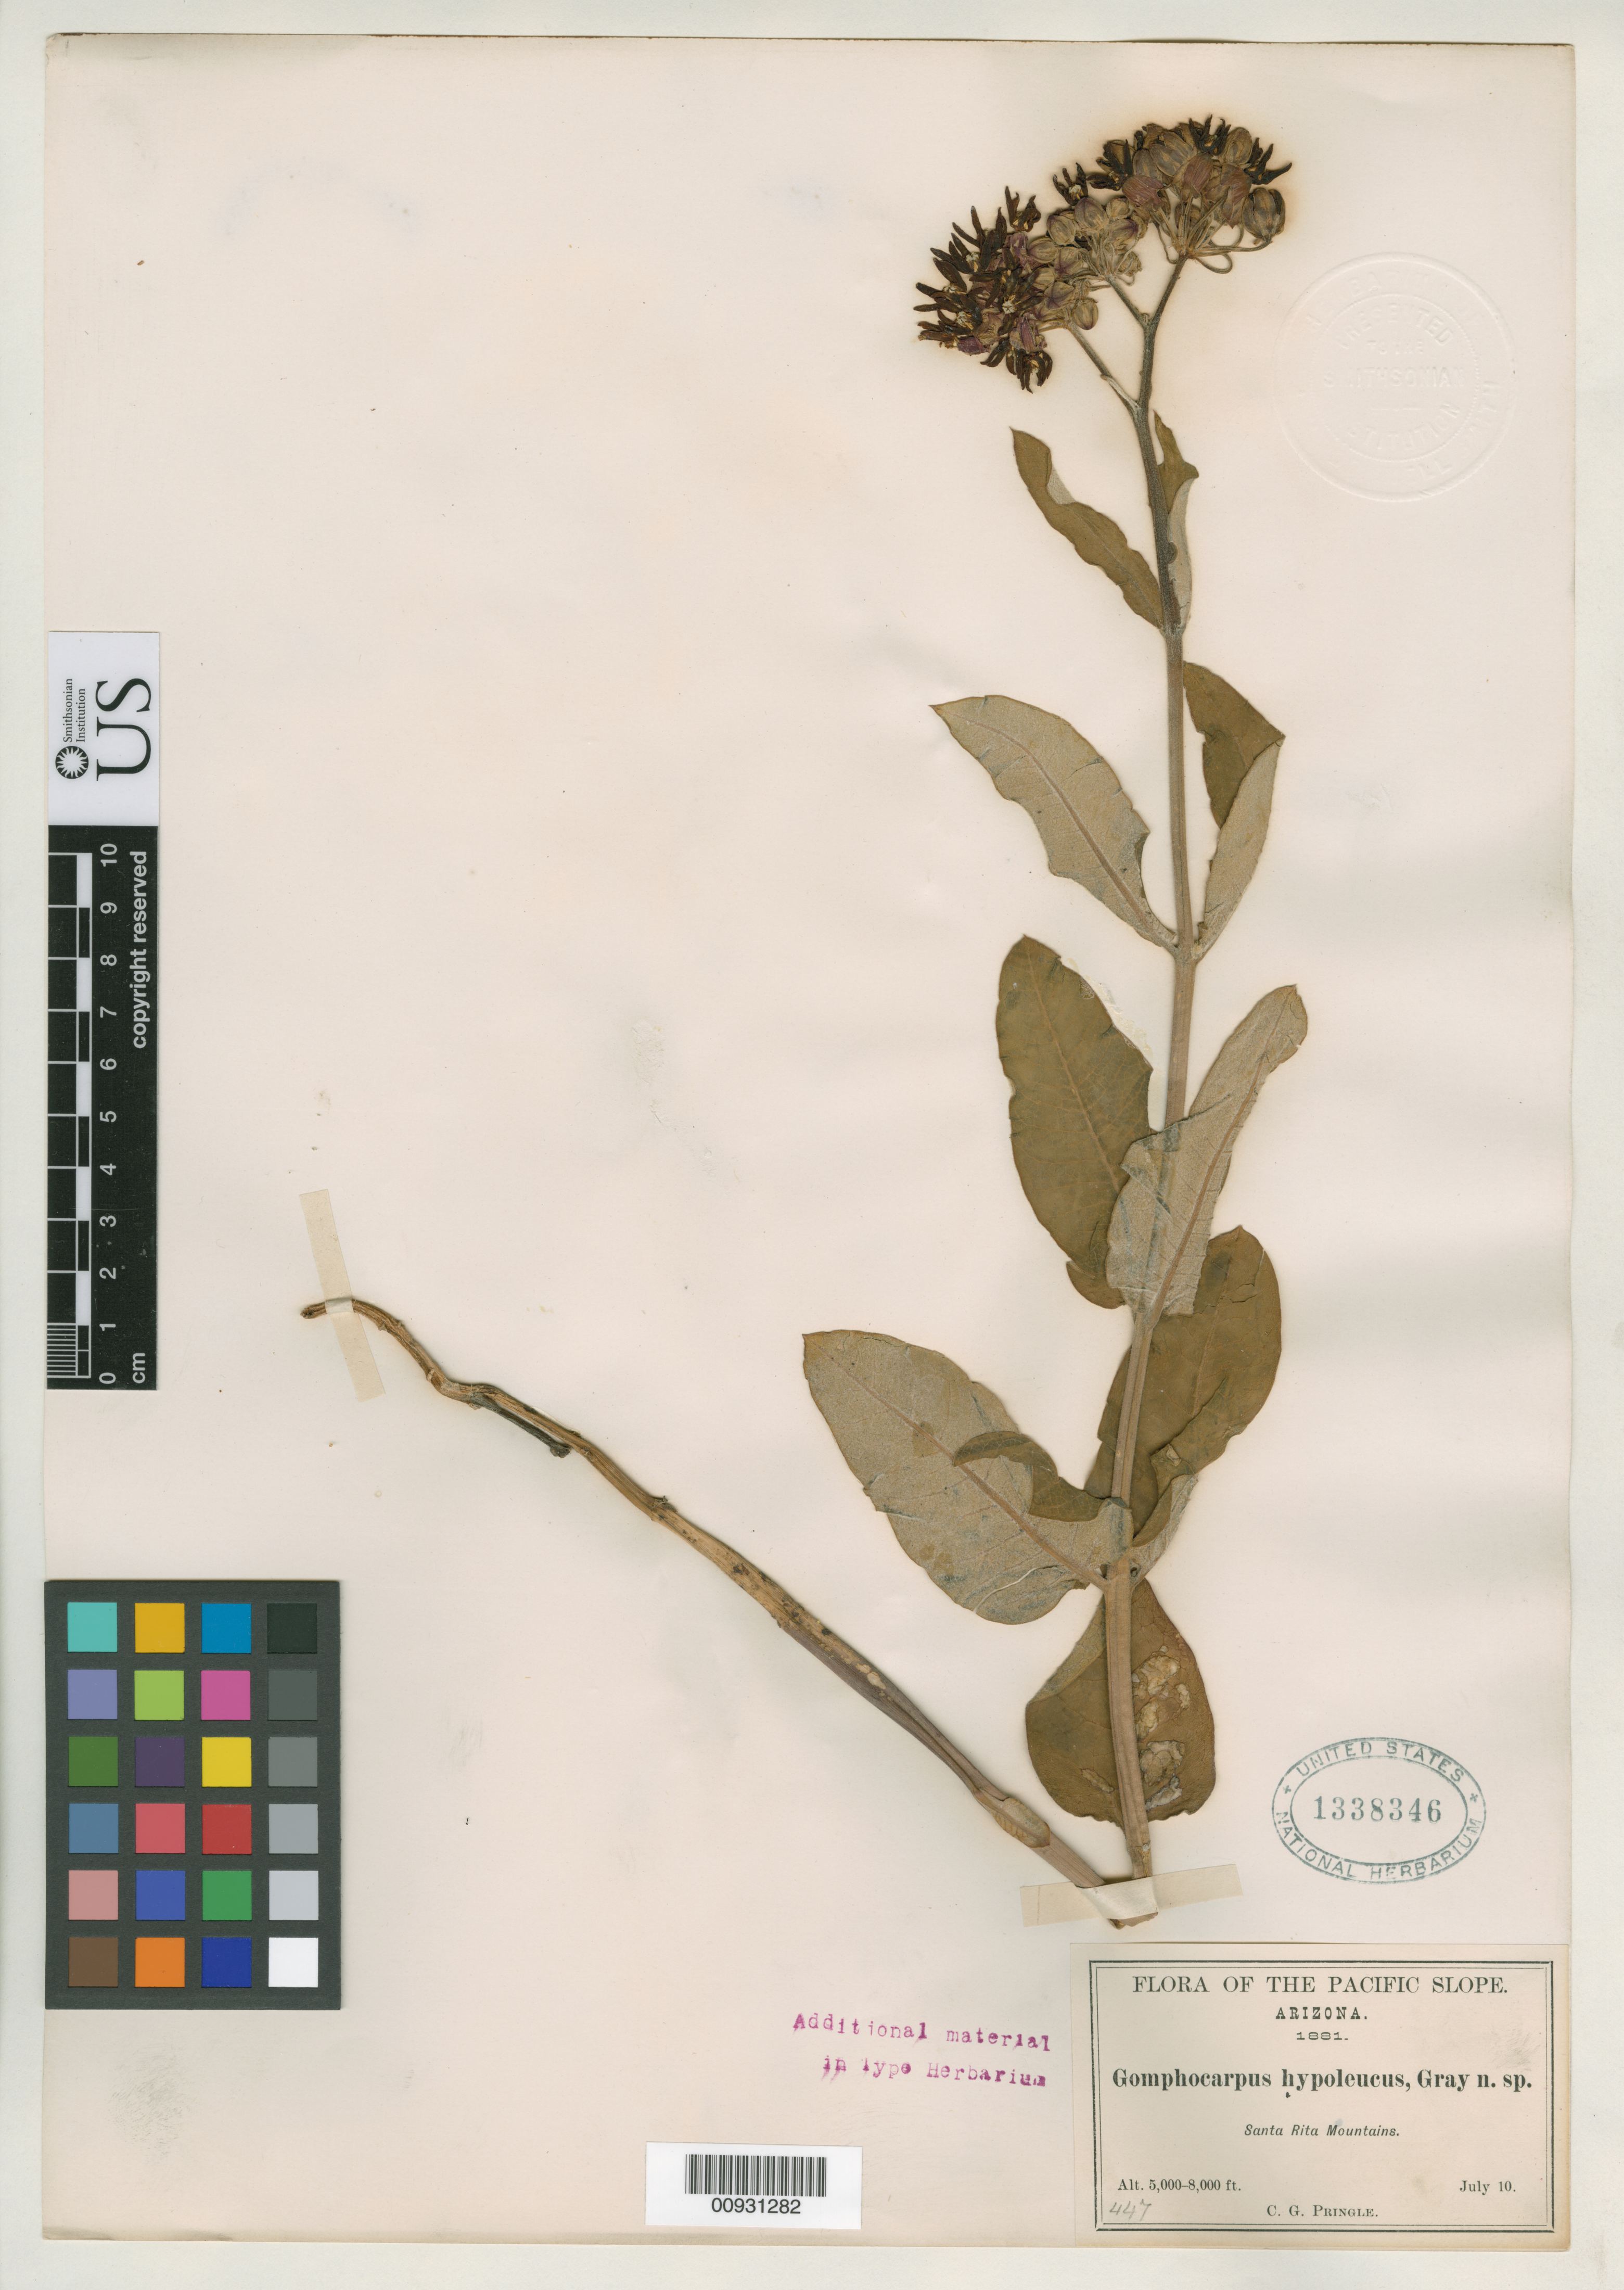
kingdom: Plantae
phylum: Tracheophyta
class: Magnoliopsida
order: Gentianales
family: Apocynaceae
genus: Gomphocarpus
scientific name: Gomphocarpus hypoleucus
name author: A. Gray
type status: Type Collection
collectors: C. G. Pringle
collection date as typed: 10 Jul 1881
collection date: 1881-07-10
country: United States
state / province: Arizona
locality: Santa Rita Mountains.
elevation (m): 1524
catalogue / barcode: US 1338346